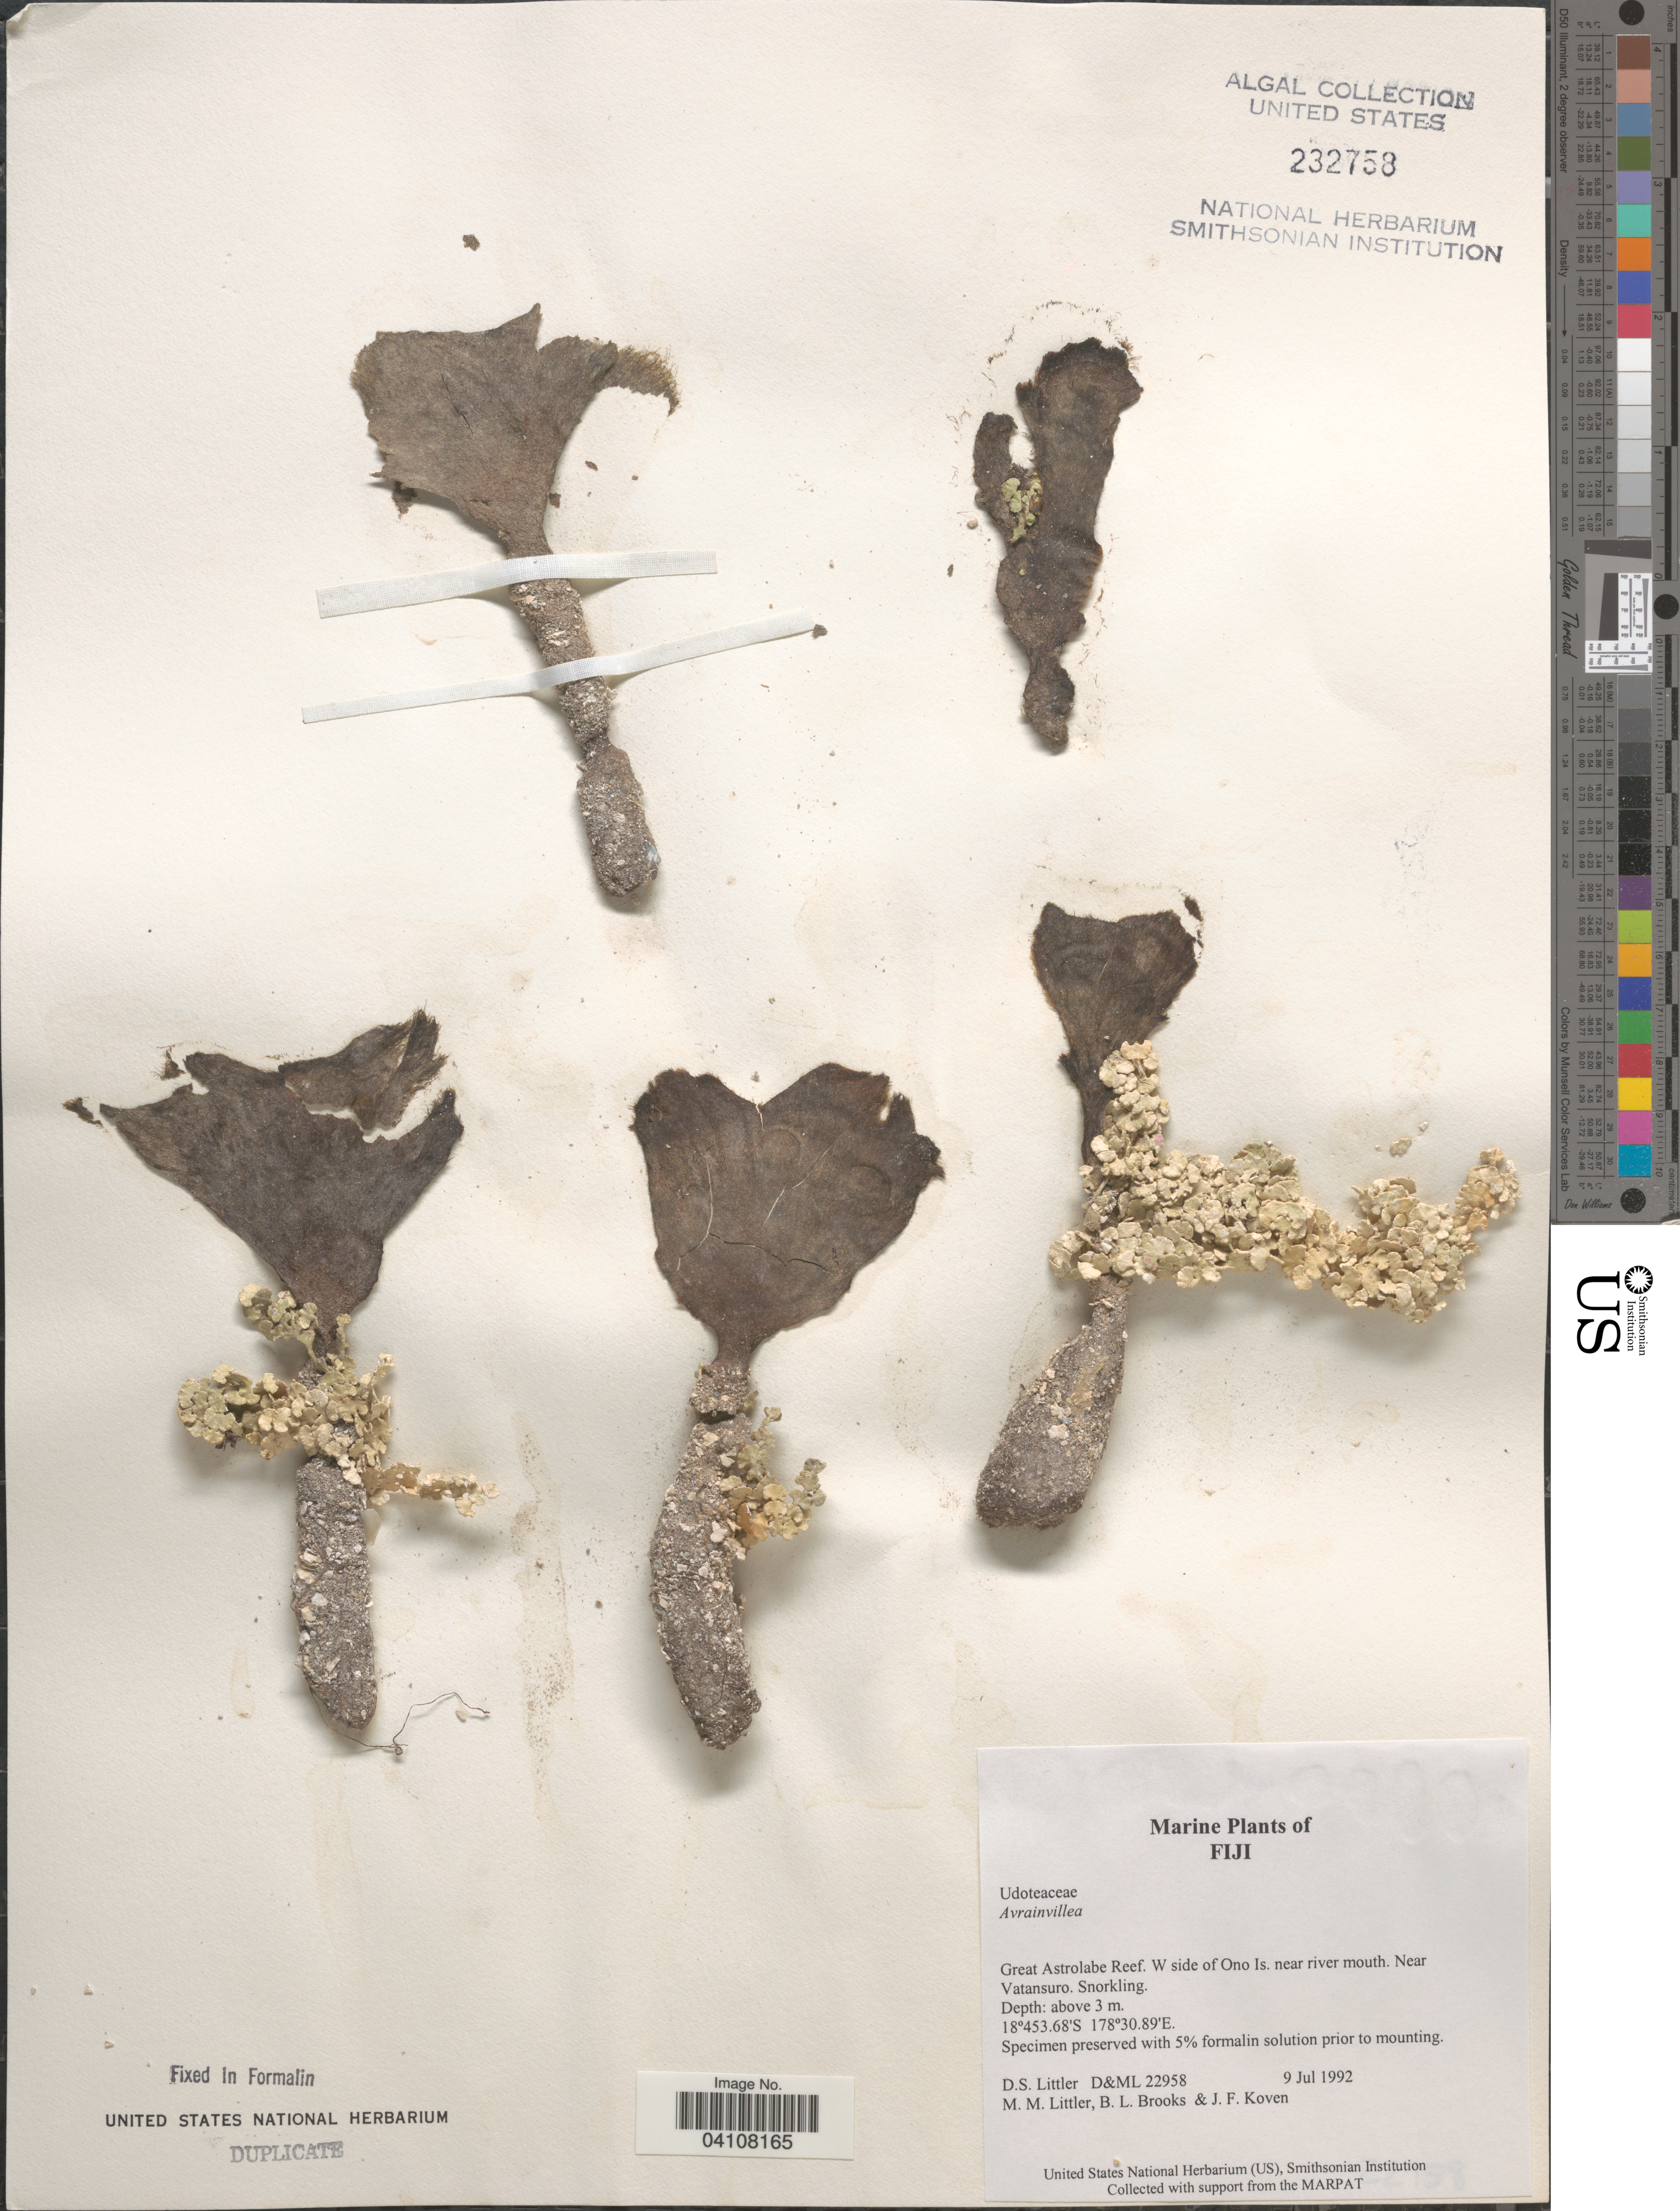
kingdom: Plantae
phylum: Chlorophyta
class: Ulvophyceae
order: Bryopsidales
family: Dichotomosiphonaceae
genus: Avrainvillea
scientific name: Avrainvillea sp.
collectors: D. S. Littler, B. Brooks & J. Koven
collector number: D&ML22958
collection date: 1992-07-09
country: Fiji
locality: Great Astrolabe Reef. W side of Ono Is. near river mouth. Near Vatansuro. Snorkling.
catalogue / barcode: US 232758